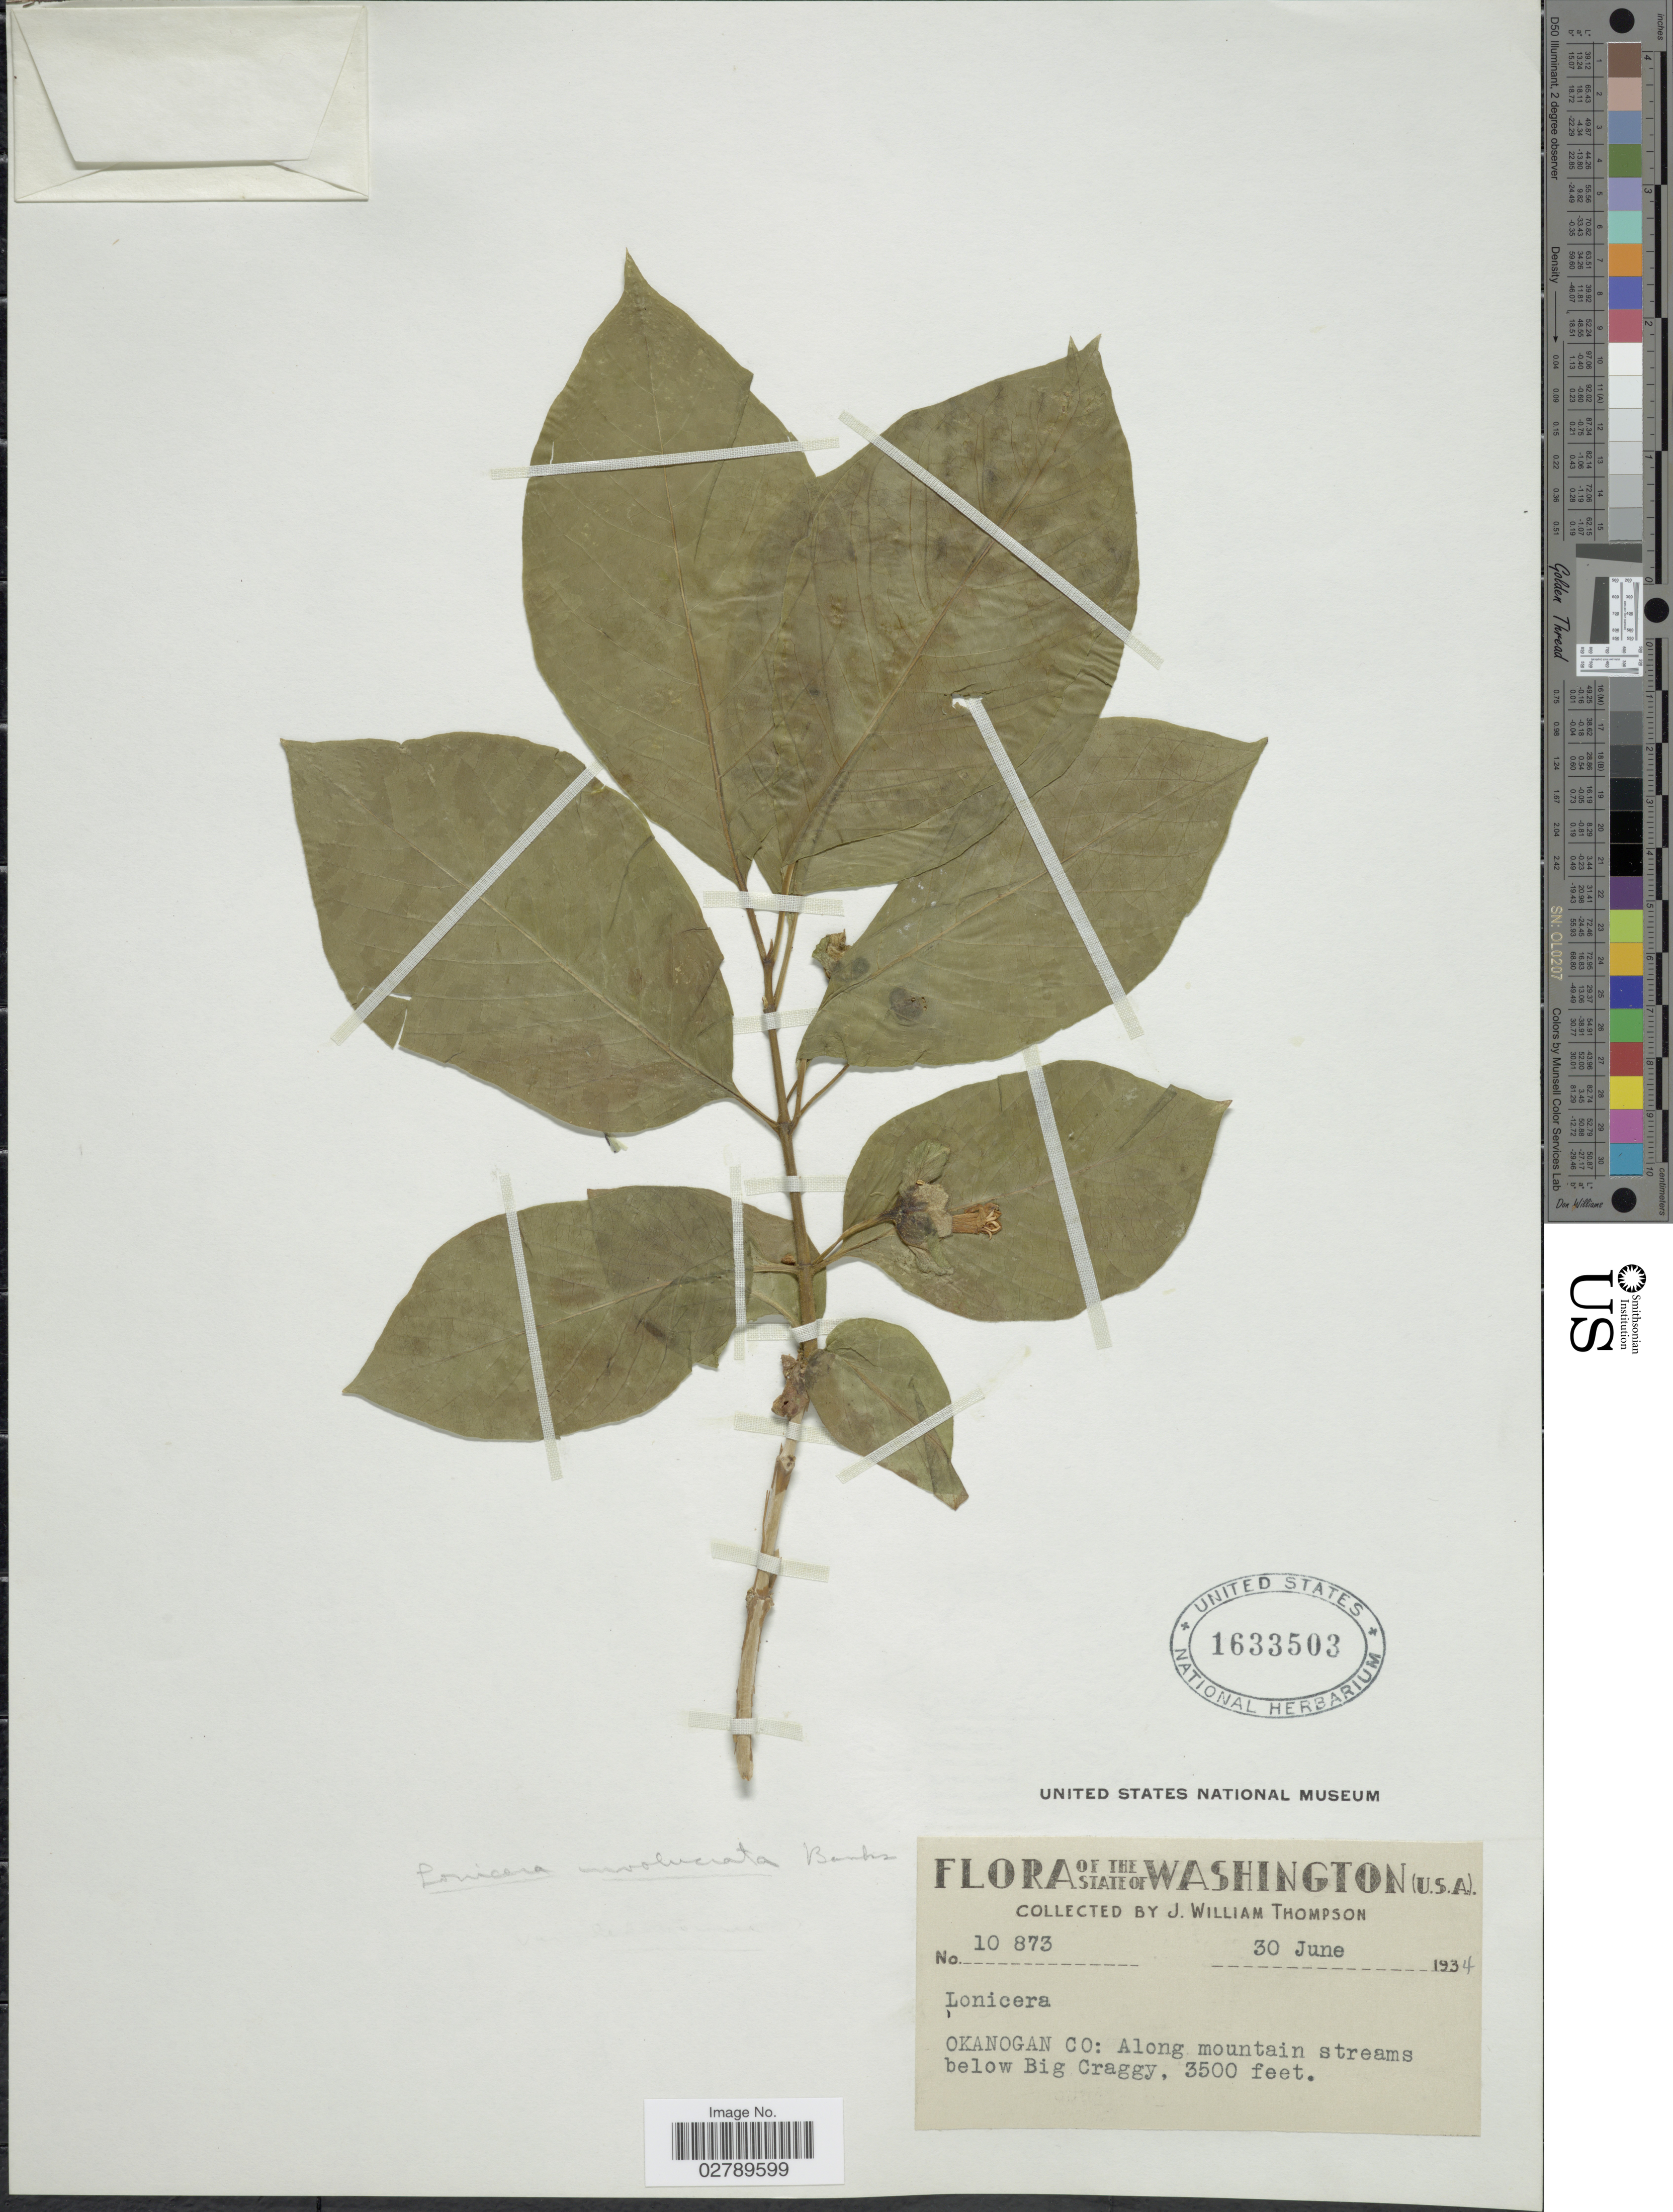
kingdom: Plantae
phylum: Tracheophyta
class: Magnoliopsida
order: Dipsacales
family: Caprifoliaceae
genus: Lonicera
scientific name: Lonicera involucrata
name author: (Richardson) Banks ex Spreng.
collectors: J. W. Thompson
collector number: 10873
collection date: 1934-06-30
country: United States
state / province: Washington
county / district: Okanogan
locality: Okanogan Co: Along mountain streams below Big Craggy.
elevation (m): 1067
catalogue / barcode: US 1633503